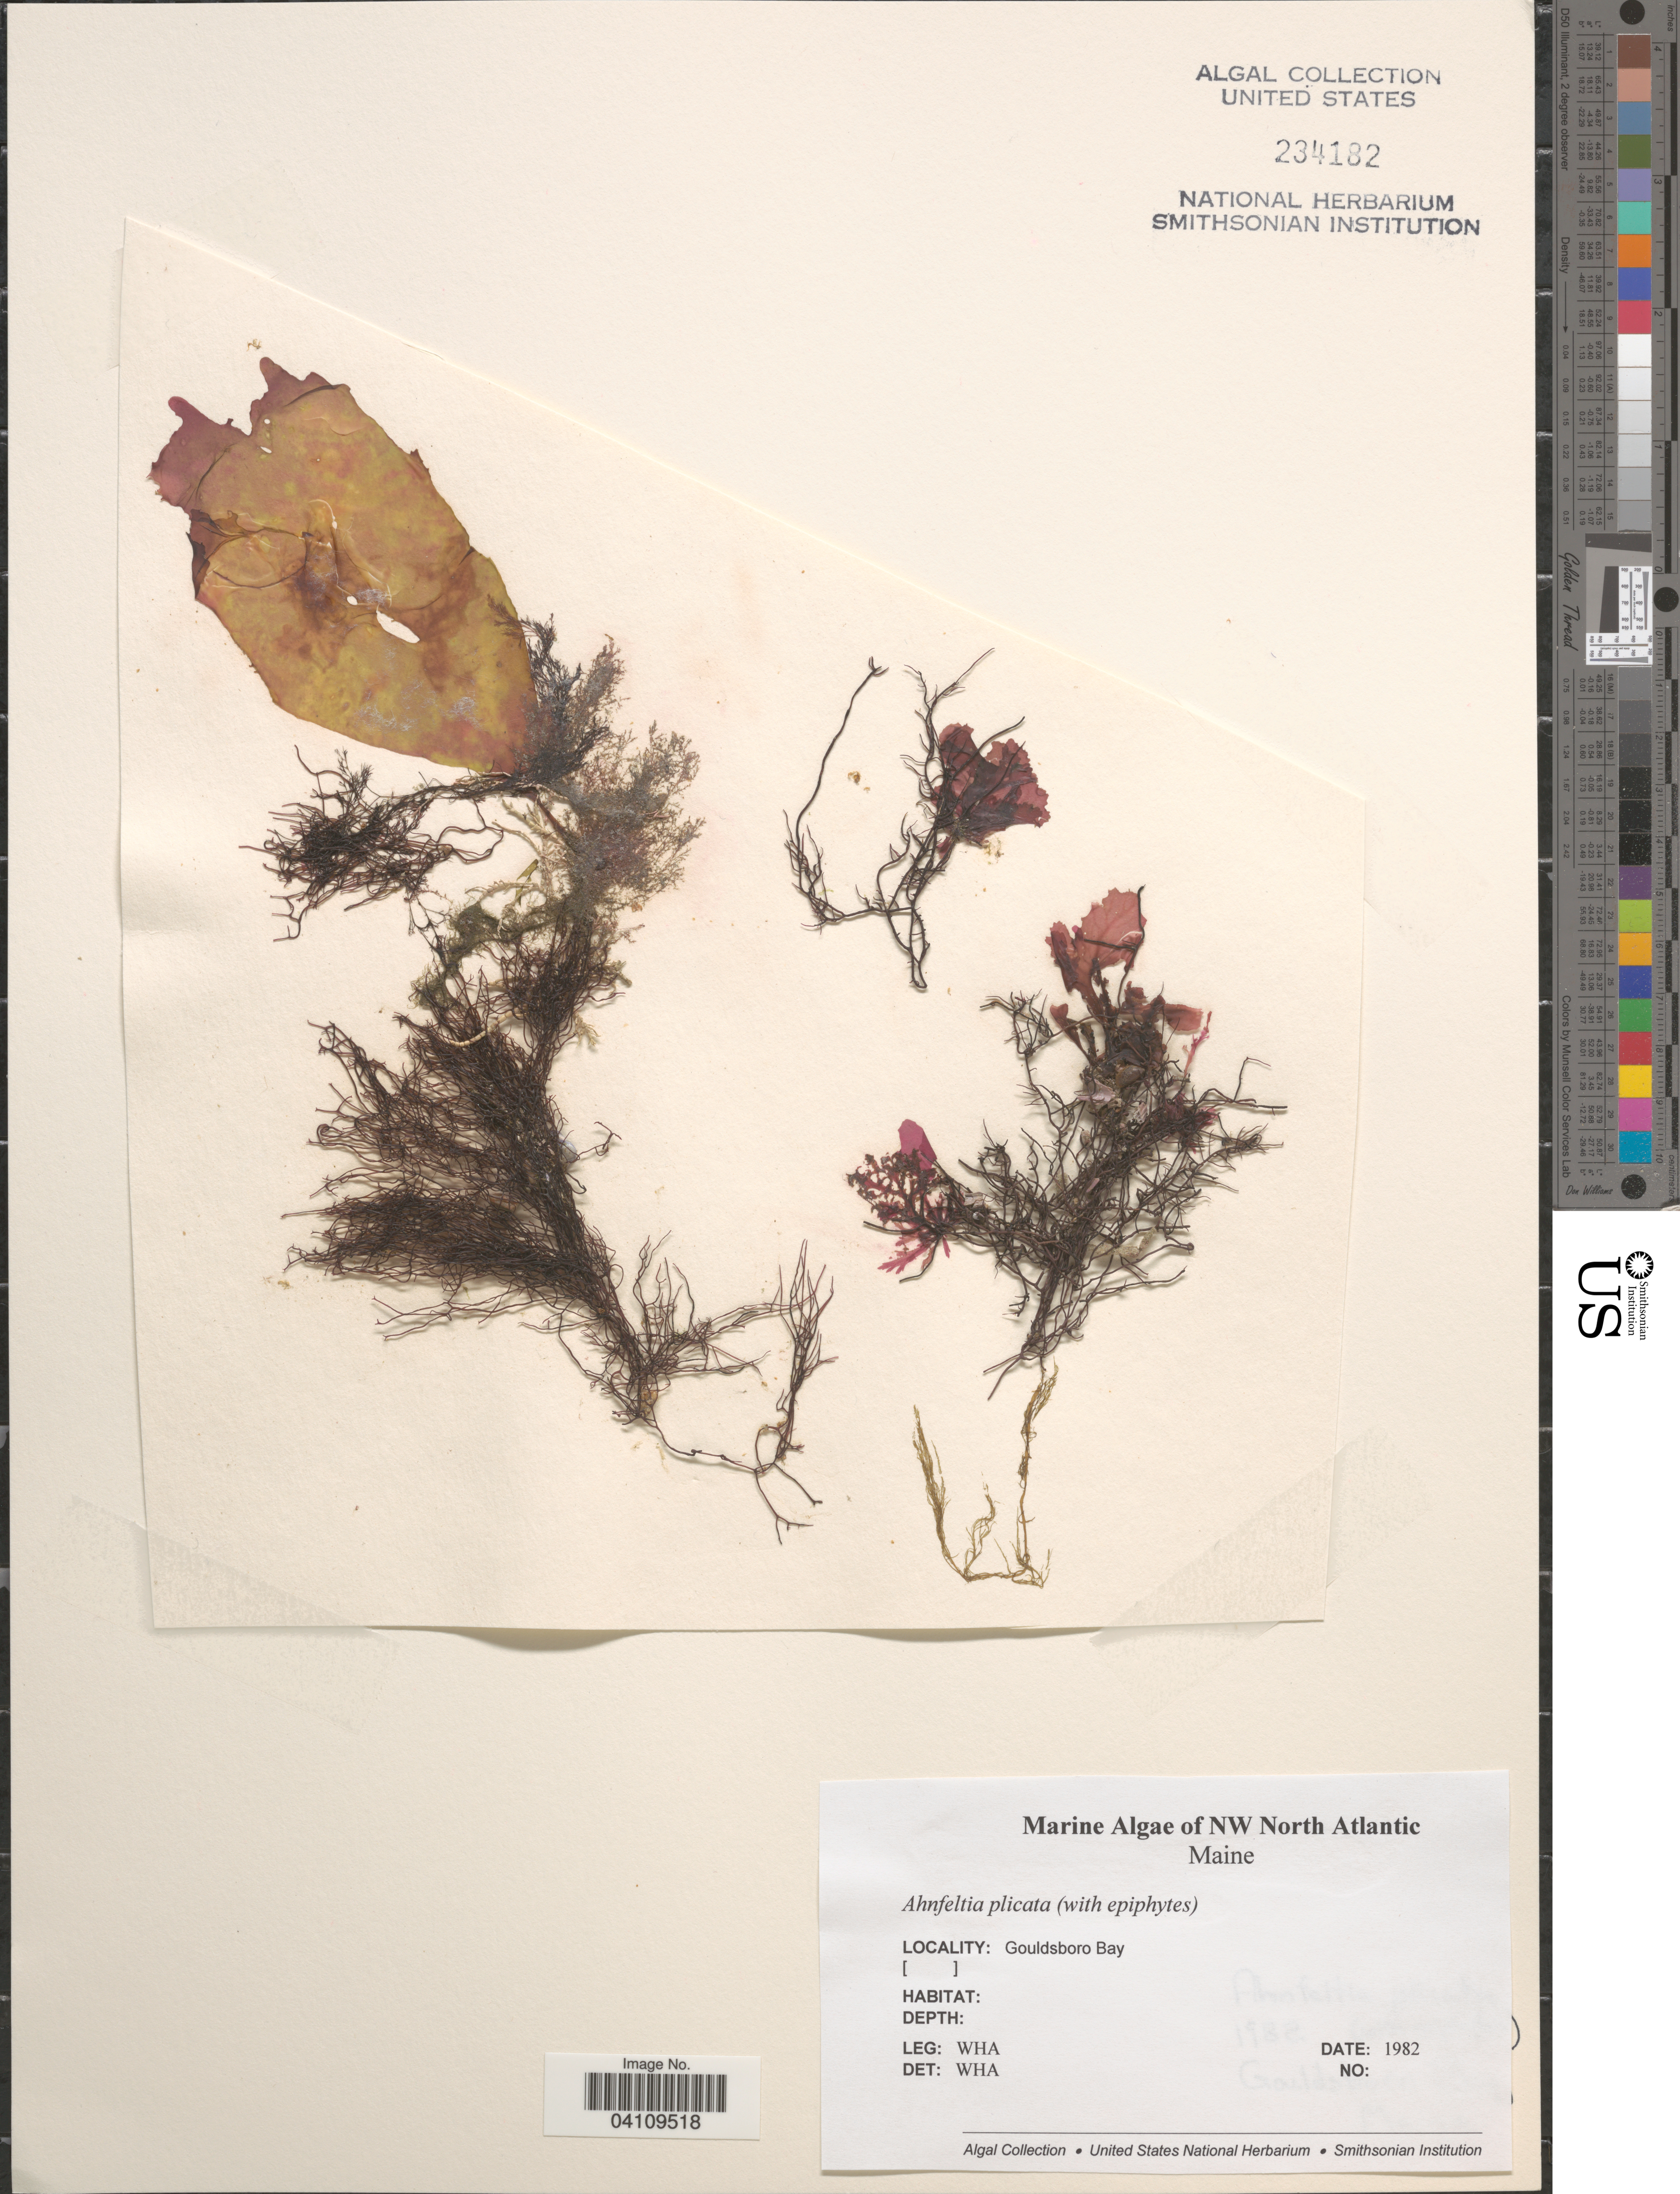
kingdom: Plantae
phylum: Rhodophyta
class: Florideophyceae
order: Ahnfeltiales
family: Ahnfeltiaceae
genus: Ahnfeltia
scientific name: Ahnfeltia plicata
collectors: W. H. Adey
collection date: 1982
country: United States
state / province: Maine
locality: NW North Atlantic. Gouldsboro Bay.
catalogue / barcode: US 234182